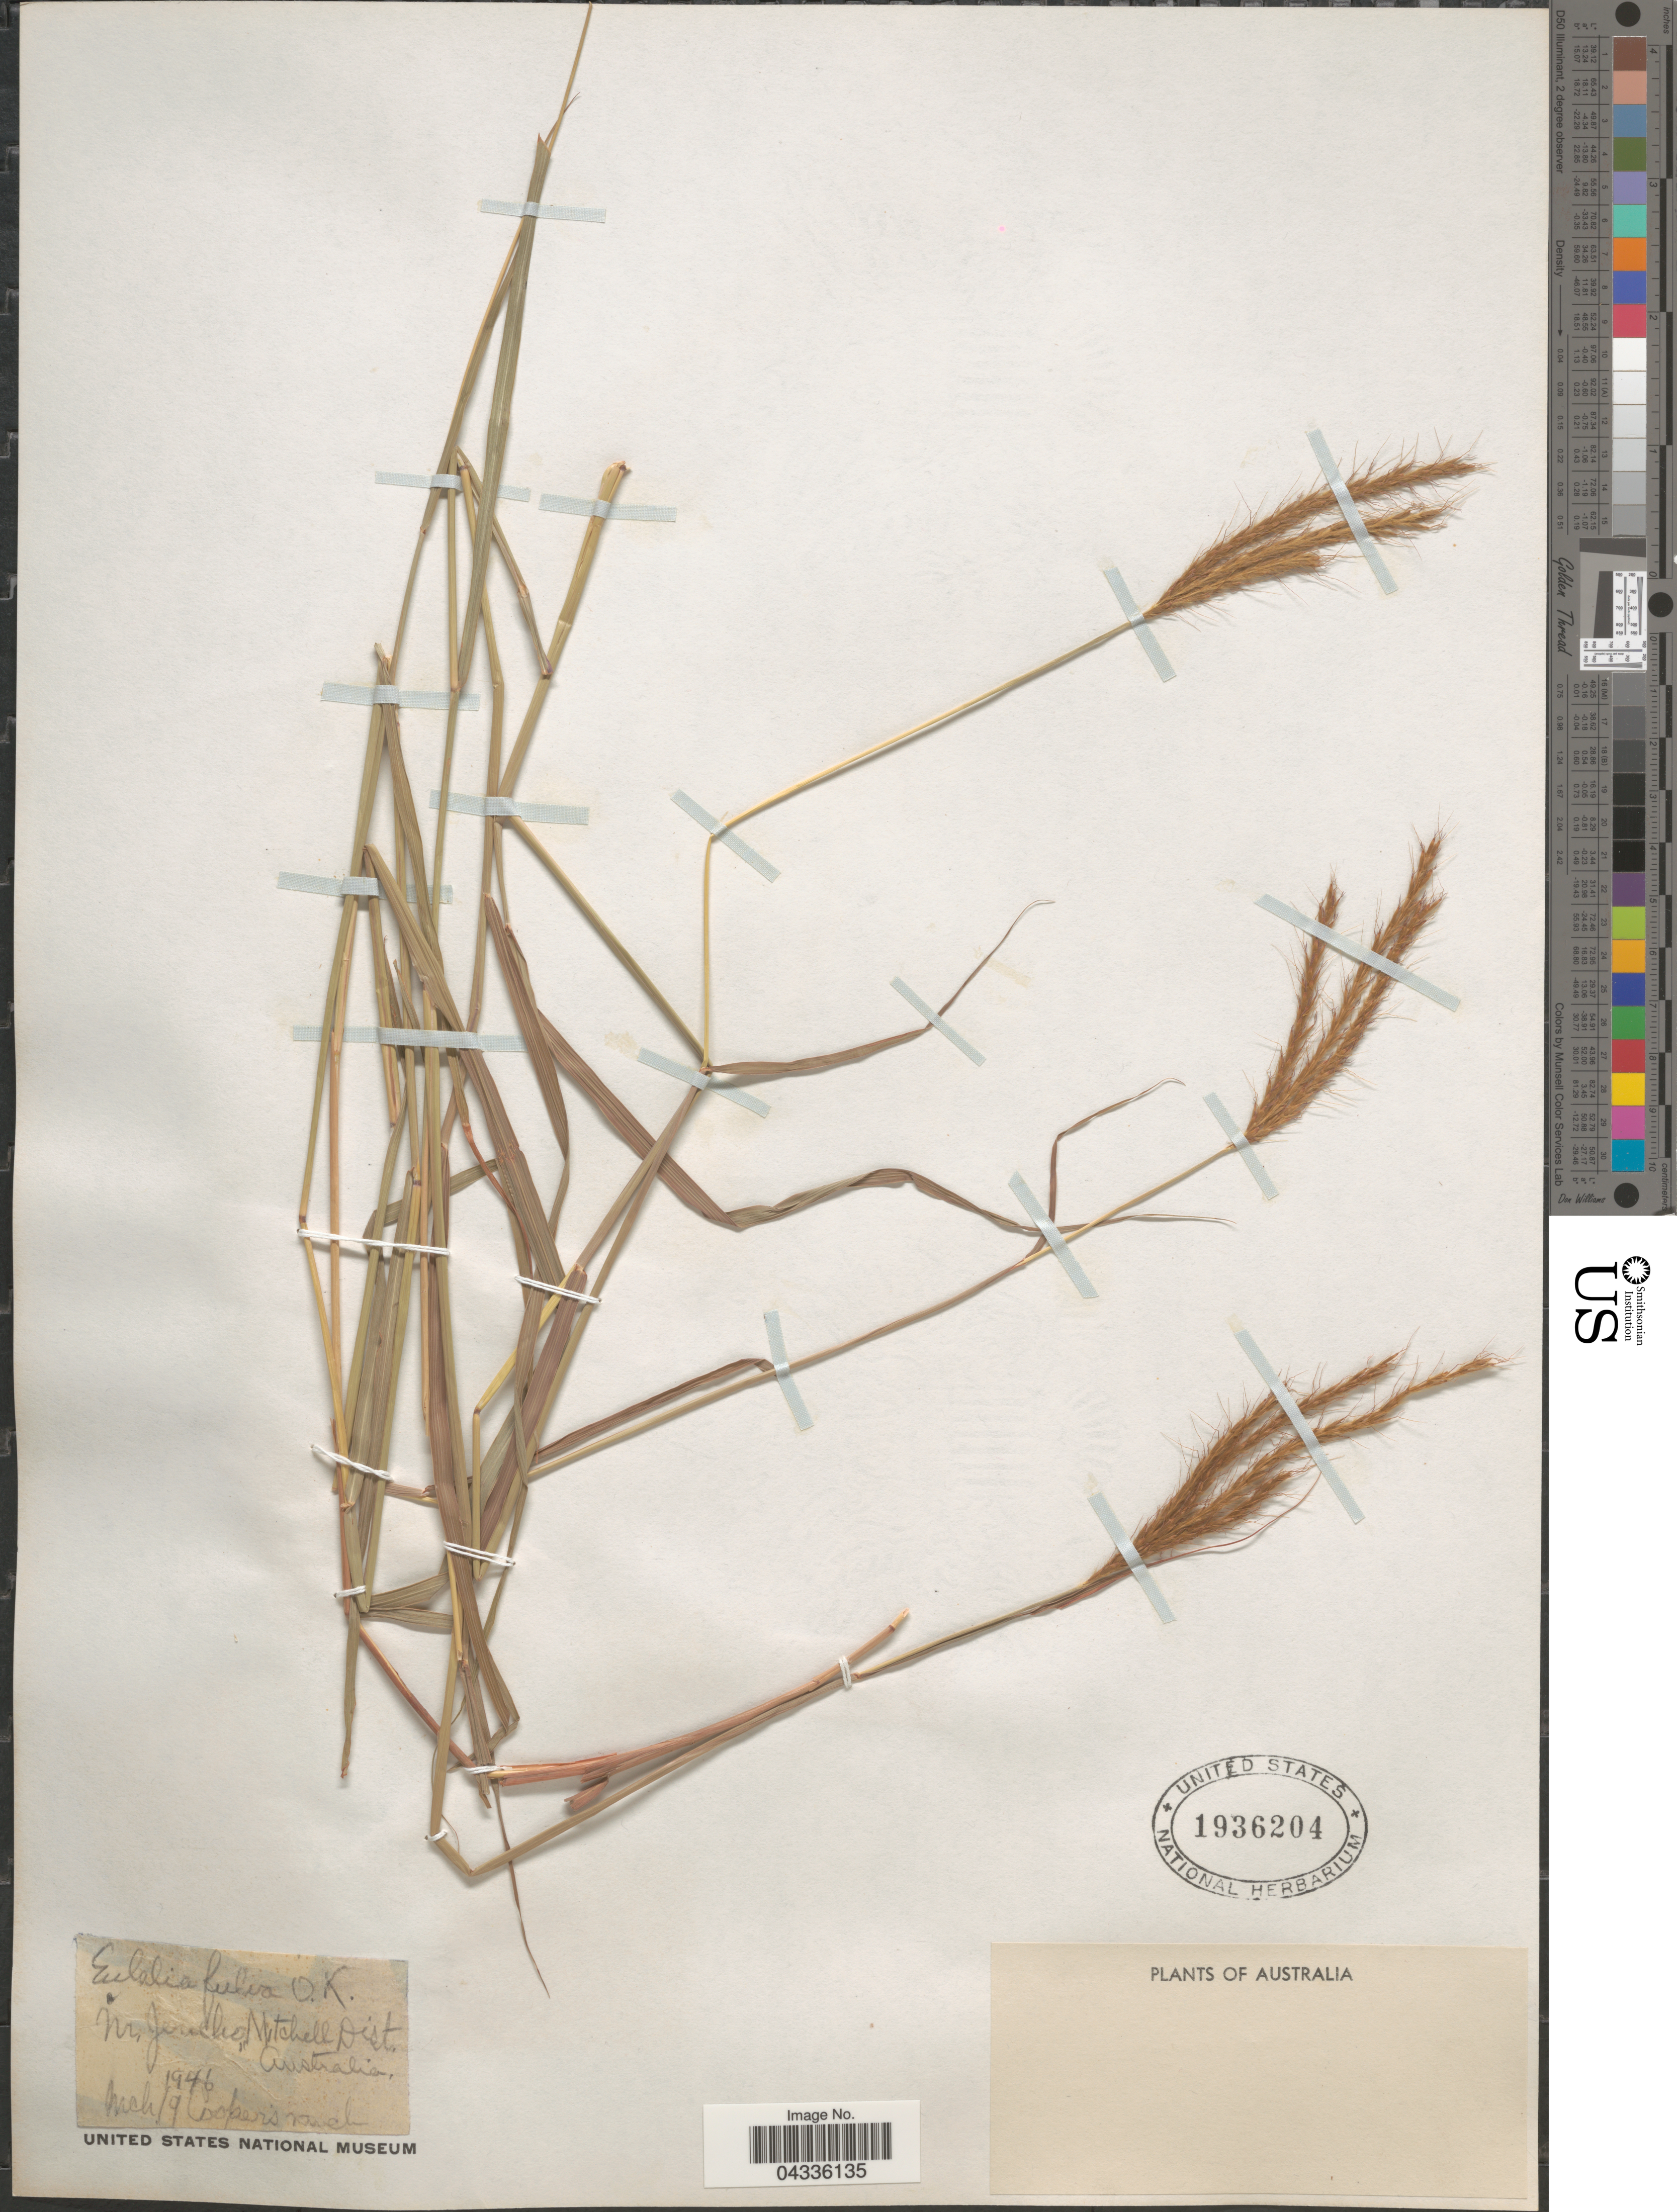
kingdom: Plantae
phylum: Tracheophyta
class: Liliopsida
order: Poales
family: Poaceae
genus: Eulalia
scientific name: Eulalia aurea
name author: (Bory) Kunth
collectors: -. Cooper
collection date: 1946-03-09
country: Australia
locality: Nr. Jericho, Mitchell Dist.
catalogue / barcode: US 1936204